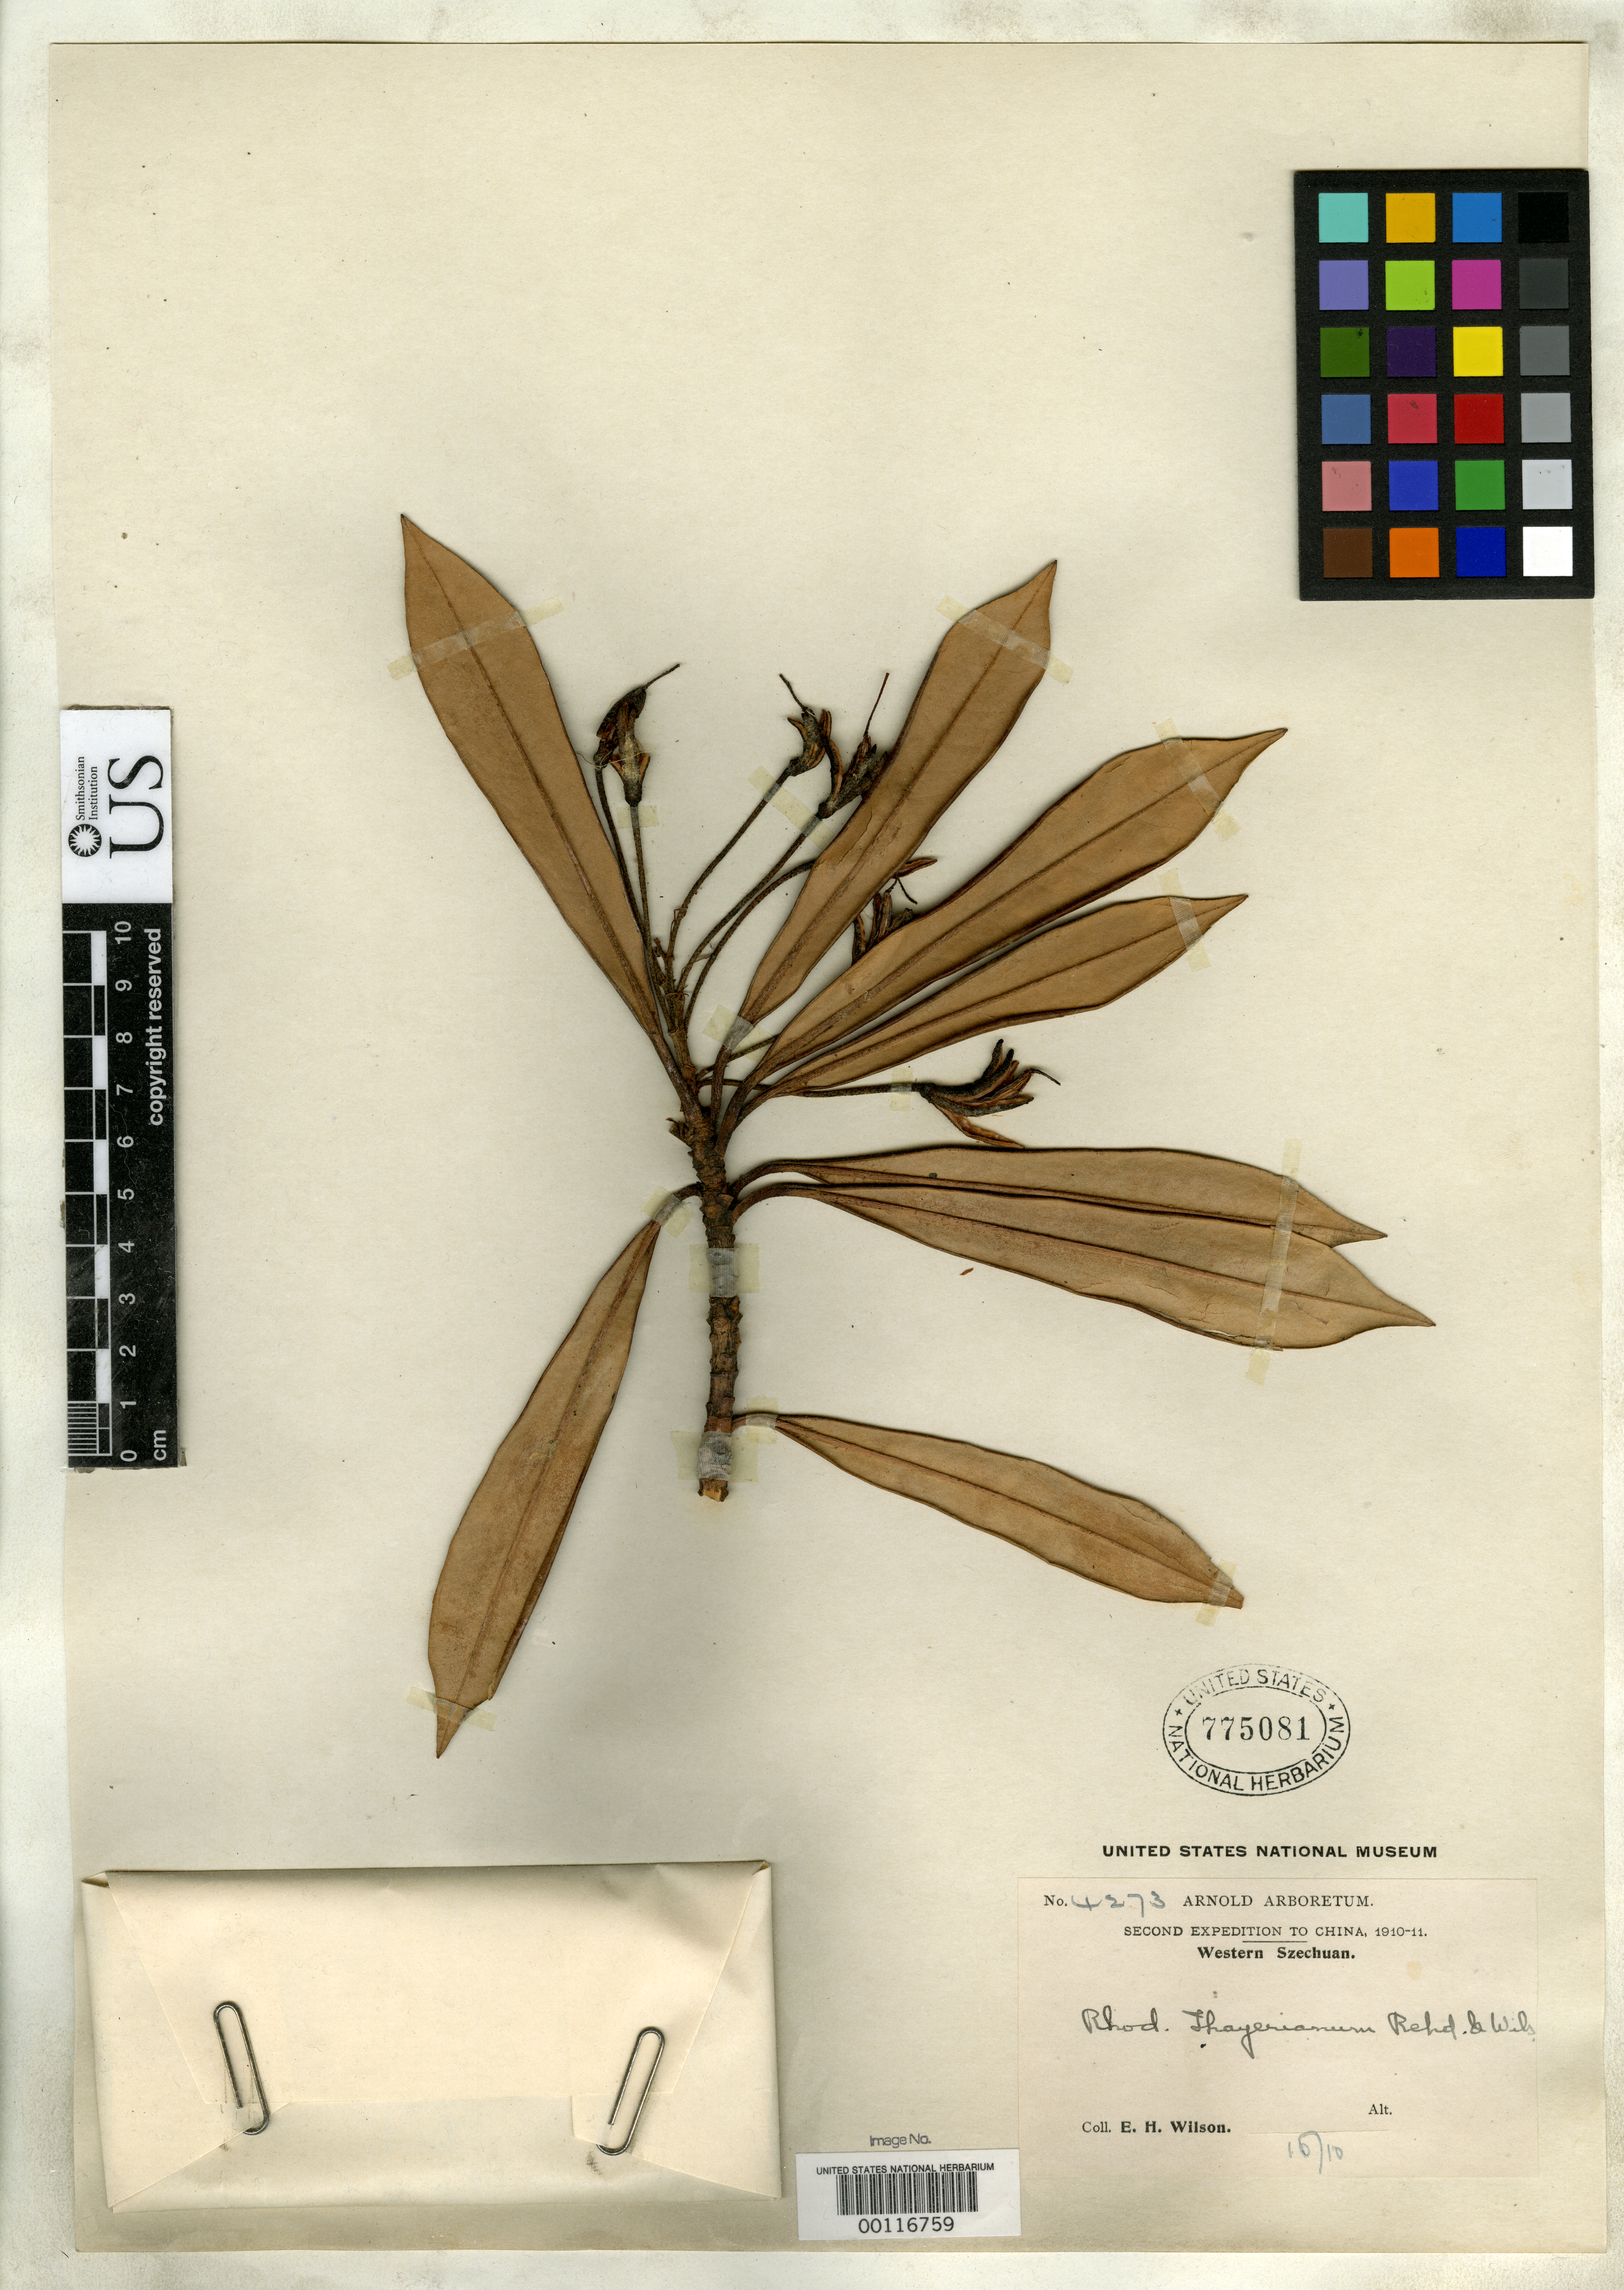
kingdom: Plantae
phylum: Tracheophyta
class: Magnoliopsida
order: Ericales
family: Ericaceae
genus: Rhododendron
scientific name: Rhododendron thayerianum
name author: Rehder & E.H. Wilson in Sarg.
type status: Isotype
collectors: E. H. Wilson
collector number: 4273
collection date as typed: Oct 1910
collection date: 1910-10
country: China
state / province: Sichuan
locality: Mupin.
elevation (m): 3000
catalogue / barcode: US 775081